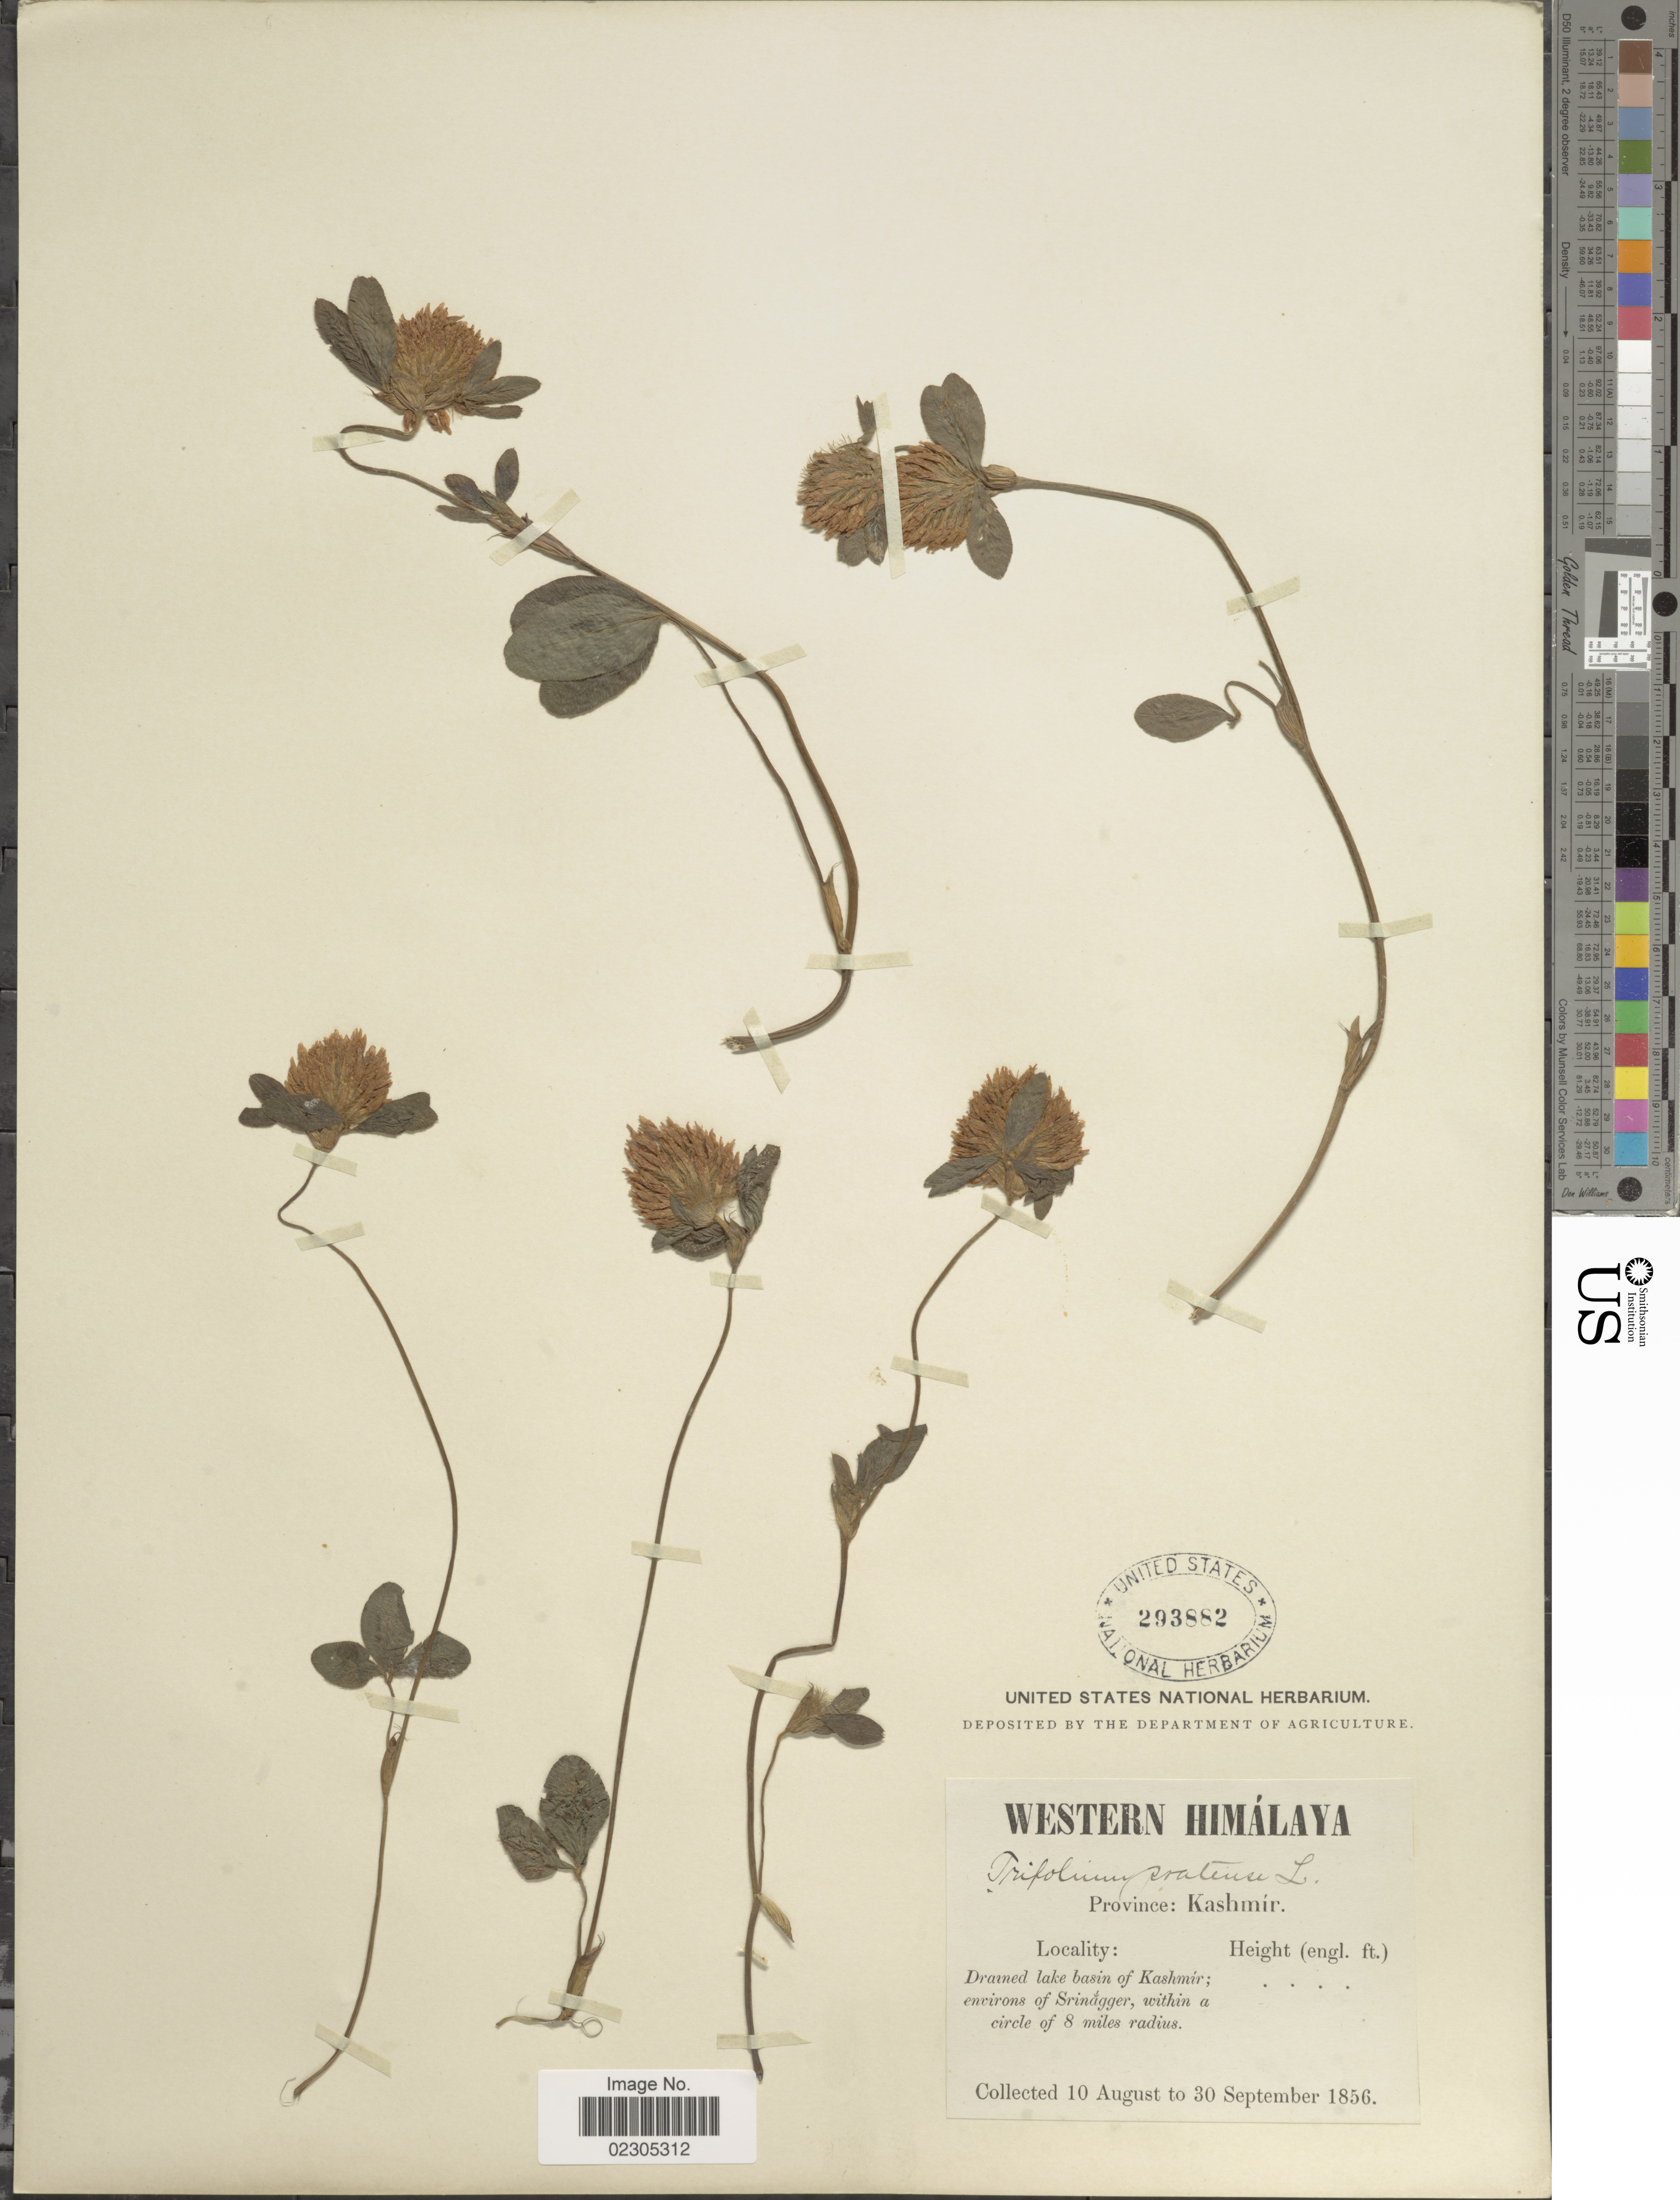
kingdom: Plantae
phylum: Tracheophyta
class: Magnoliopsida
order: Fabales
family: Fabaceae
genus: Trifolium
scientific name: Trifolium pratense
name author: L.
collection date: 1856-08-10/1856-09-30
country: India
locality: Western Himalaya, Province Kashmir, Drained lake basin of Kashmir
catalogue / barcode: US 293882